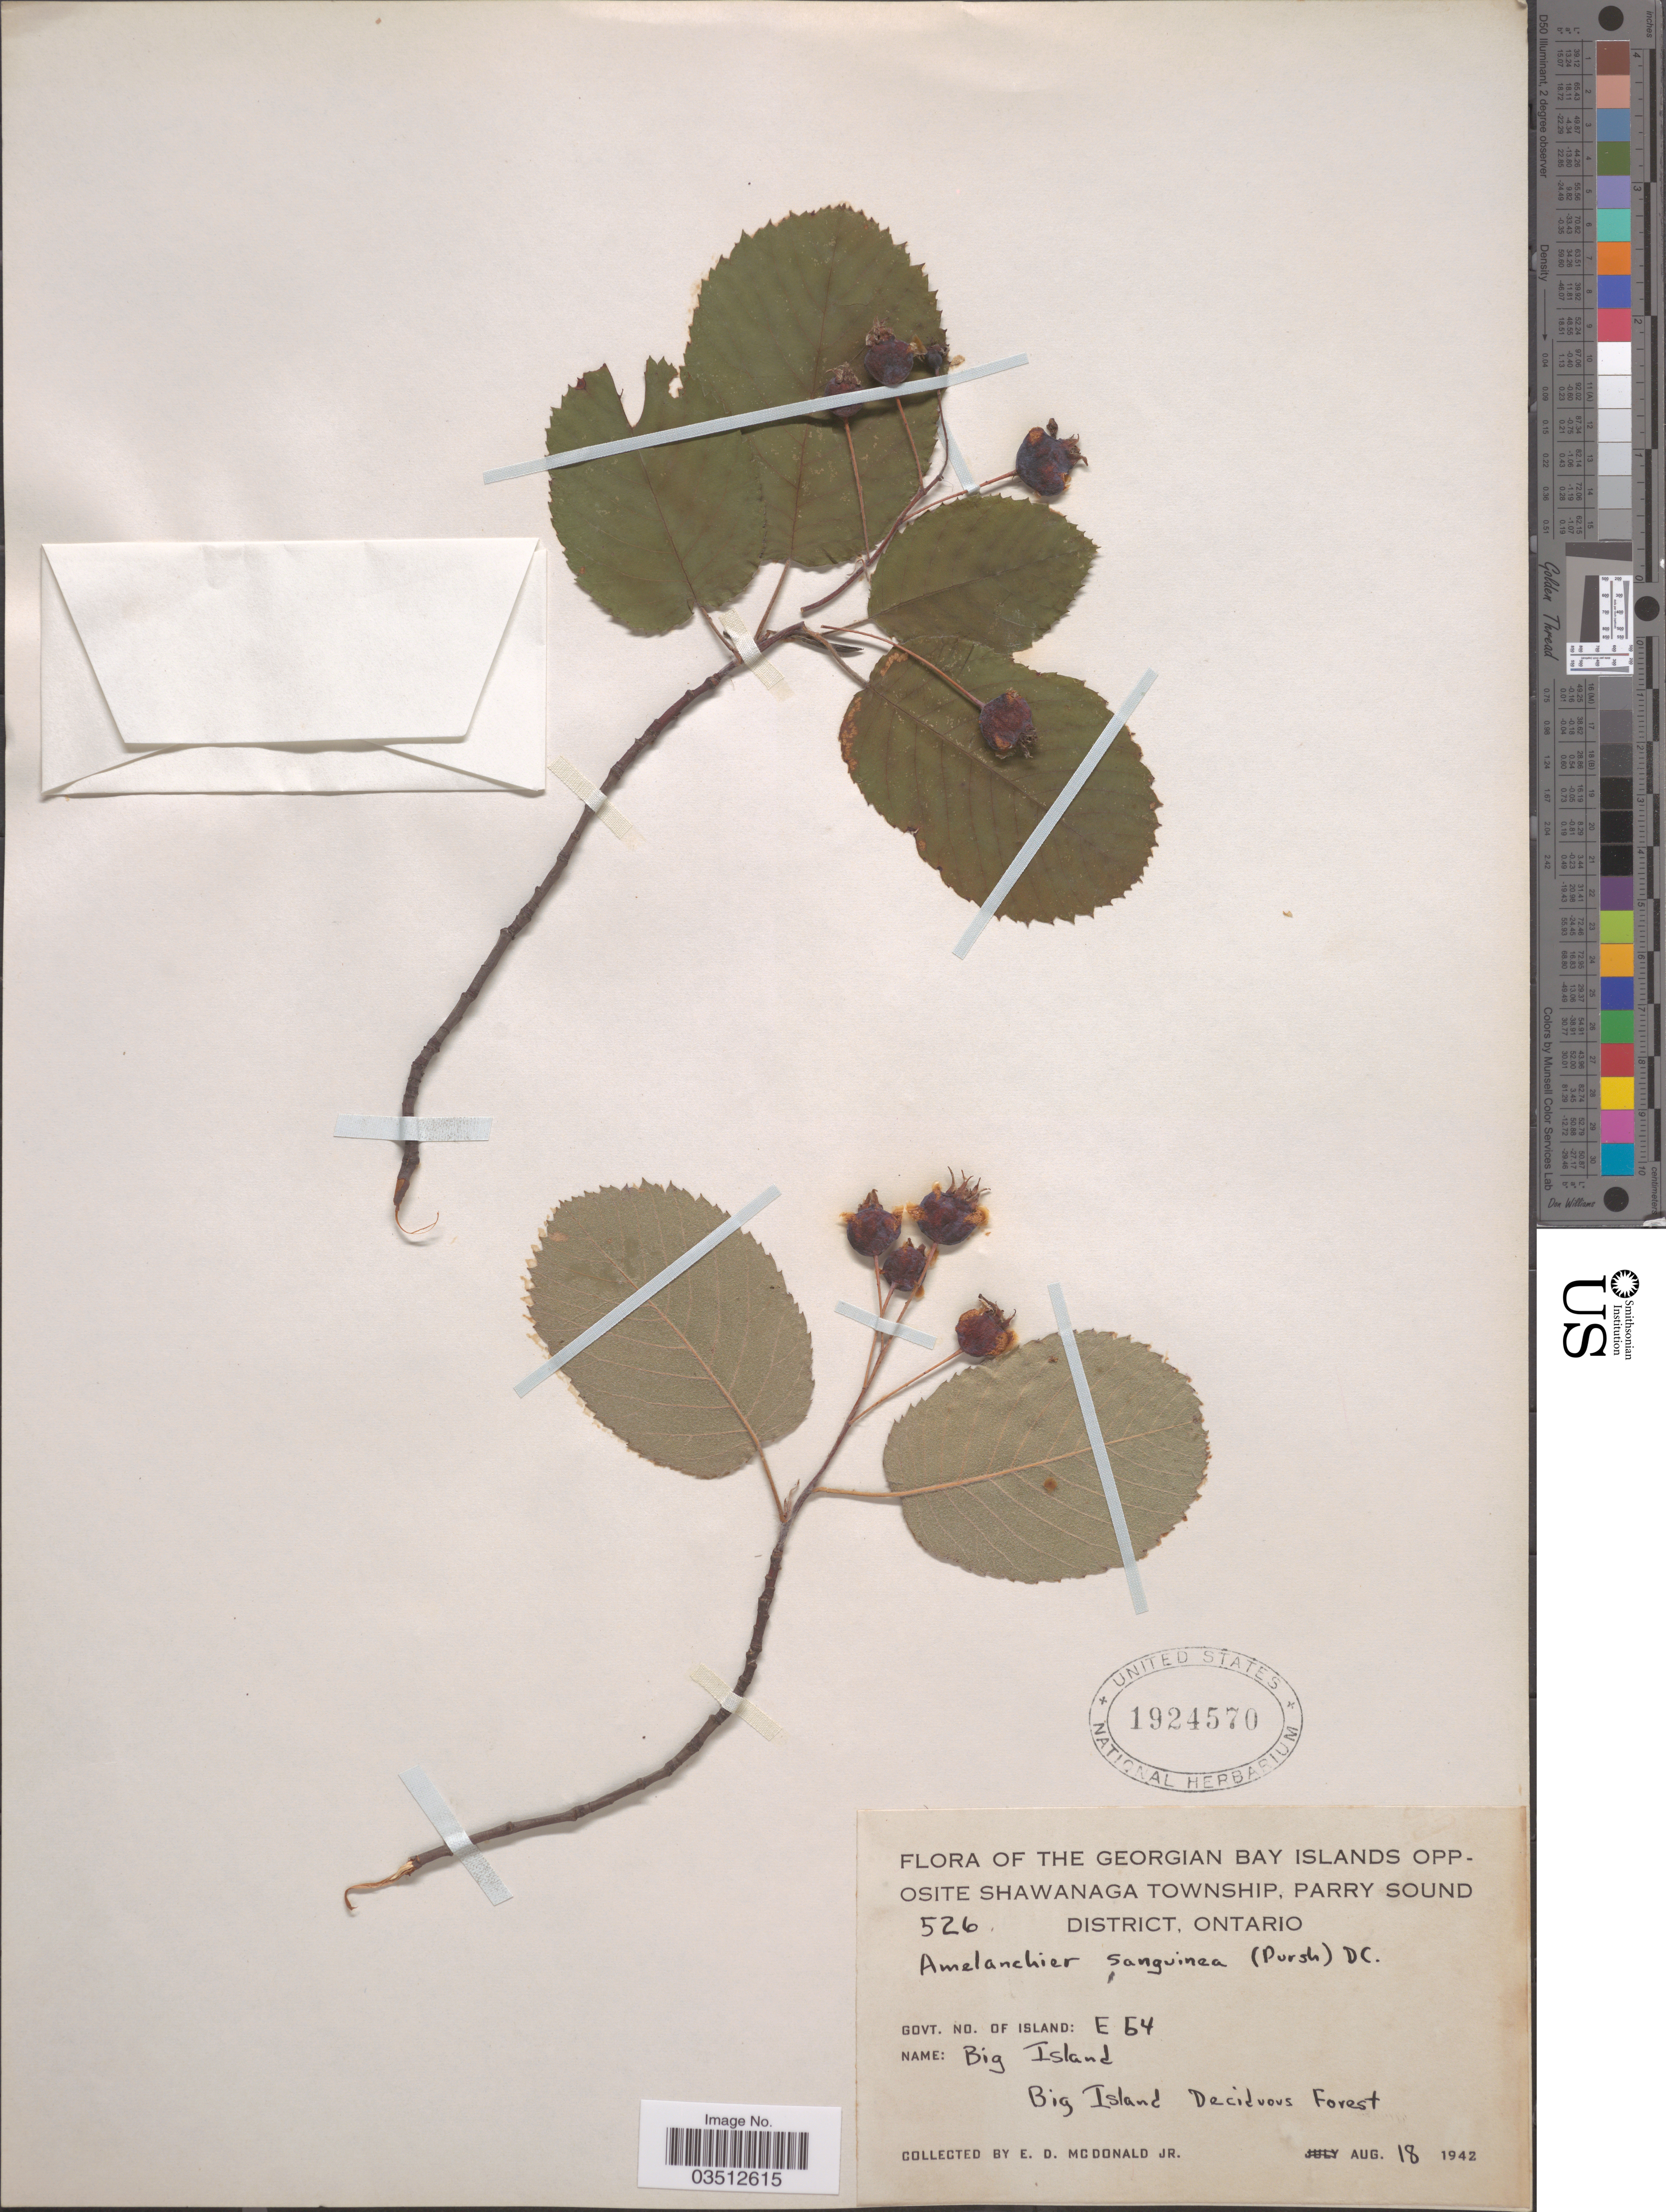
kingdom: Plantae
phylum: Tracheophyta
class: Magnoliopsida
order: Rosales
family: Rosaceae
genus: Amelanchier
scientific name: Amelanchier sanguinea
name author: (Pursh) DC.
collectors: E. D. McDonald Jr.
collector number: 526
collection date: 1942-08-18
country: Canada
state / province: Ontario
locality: The Georgian Bay Islands Opposite Shawanaga Township, Parry Sound District. Govt. No. of Island: E 54. Big Island.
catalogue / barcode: US 1924570